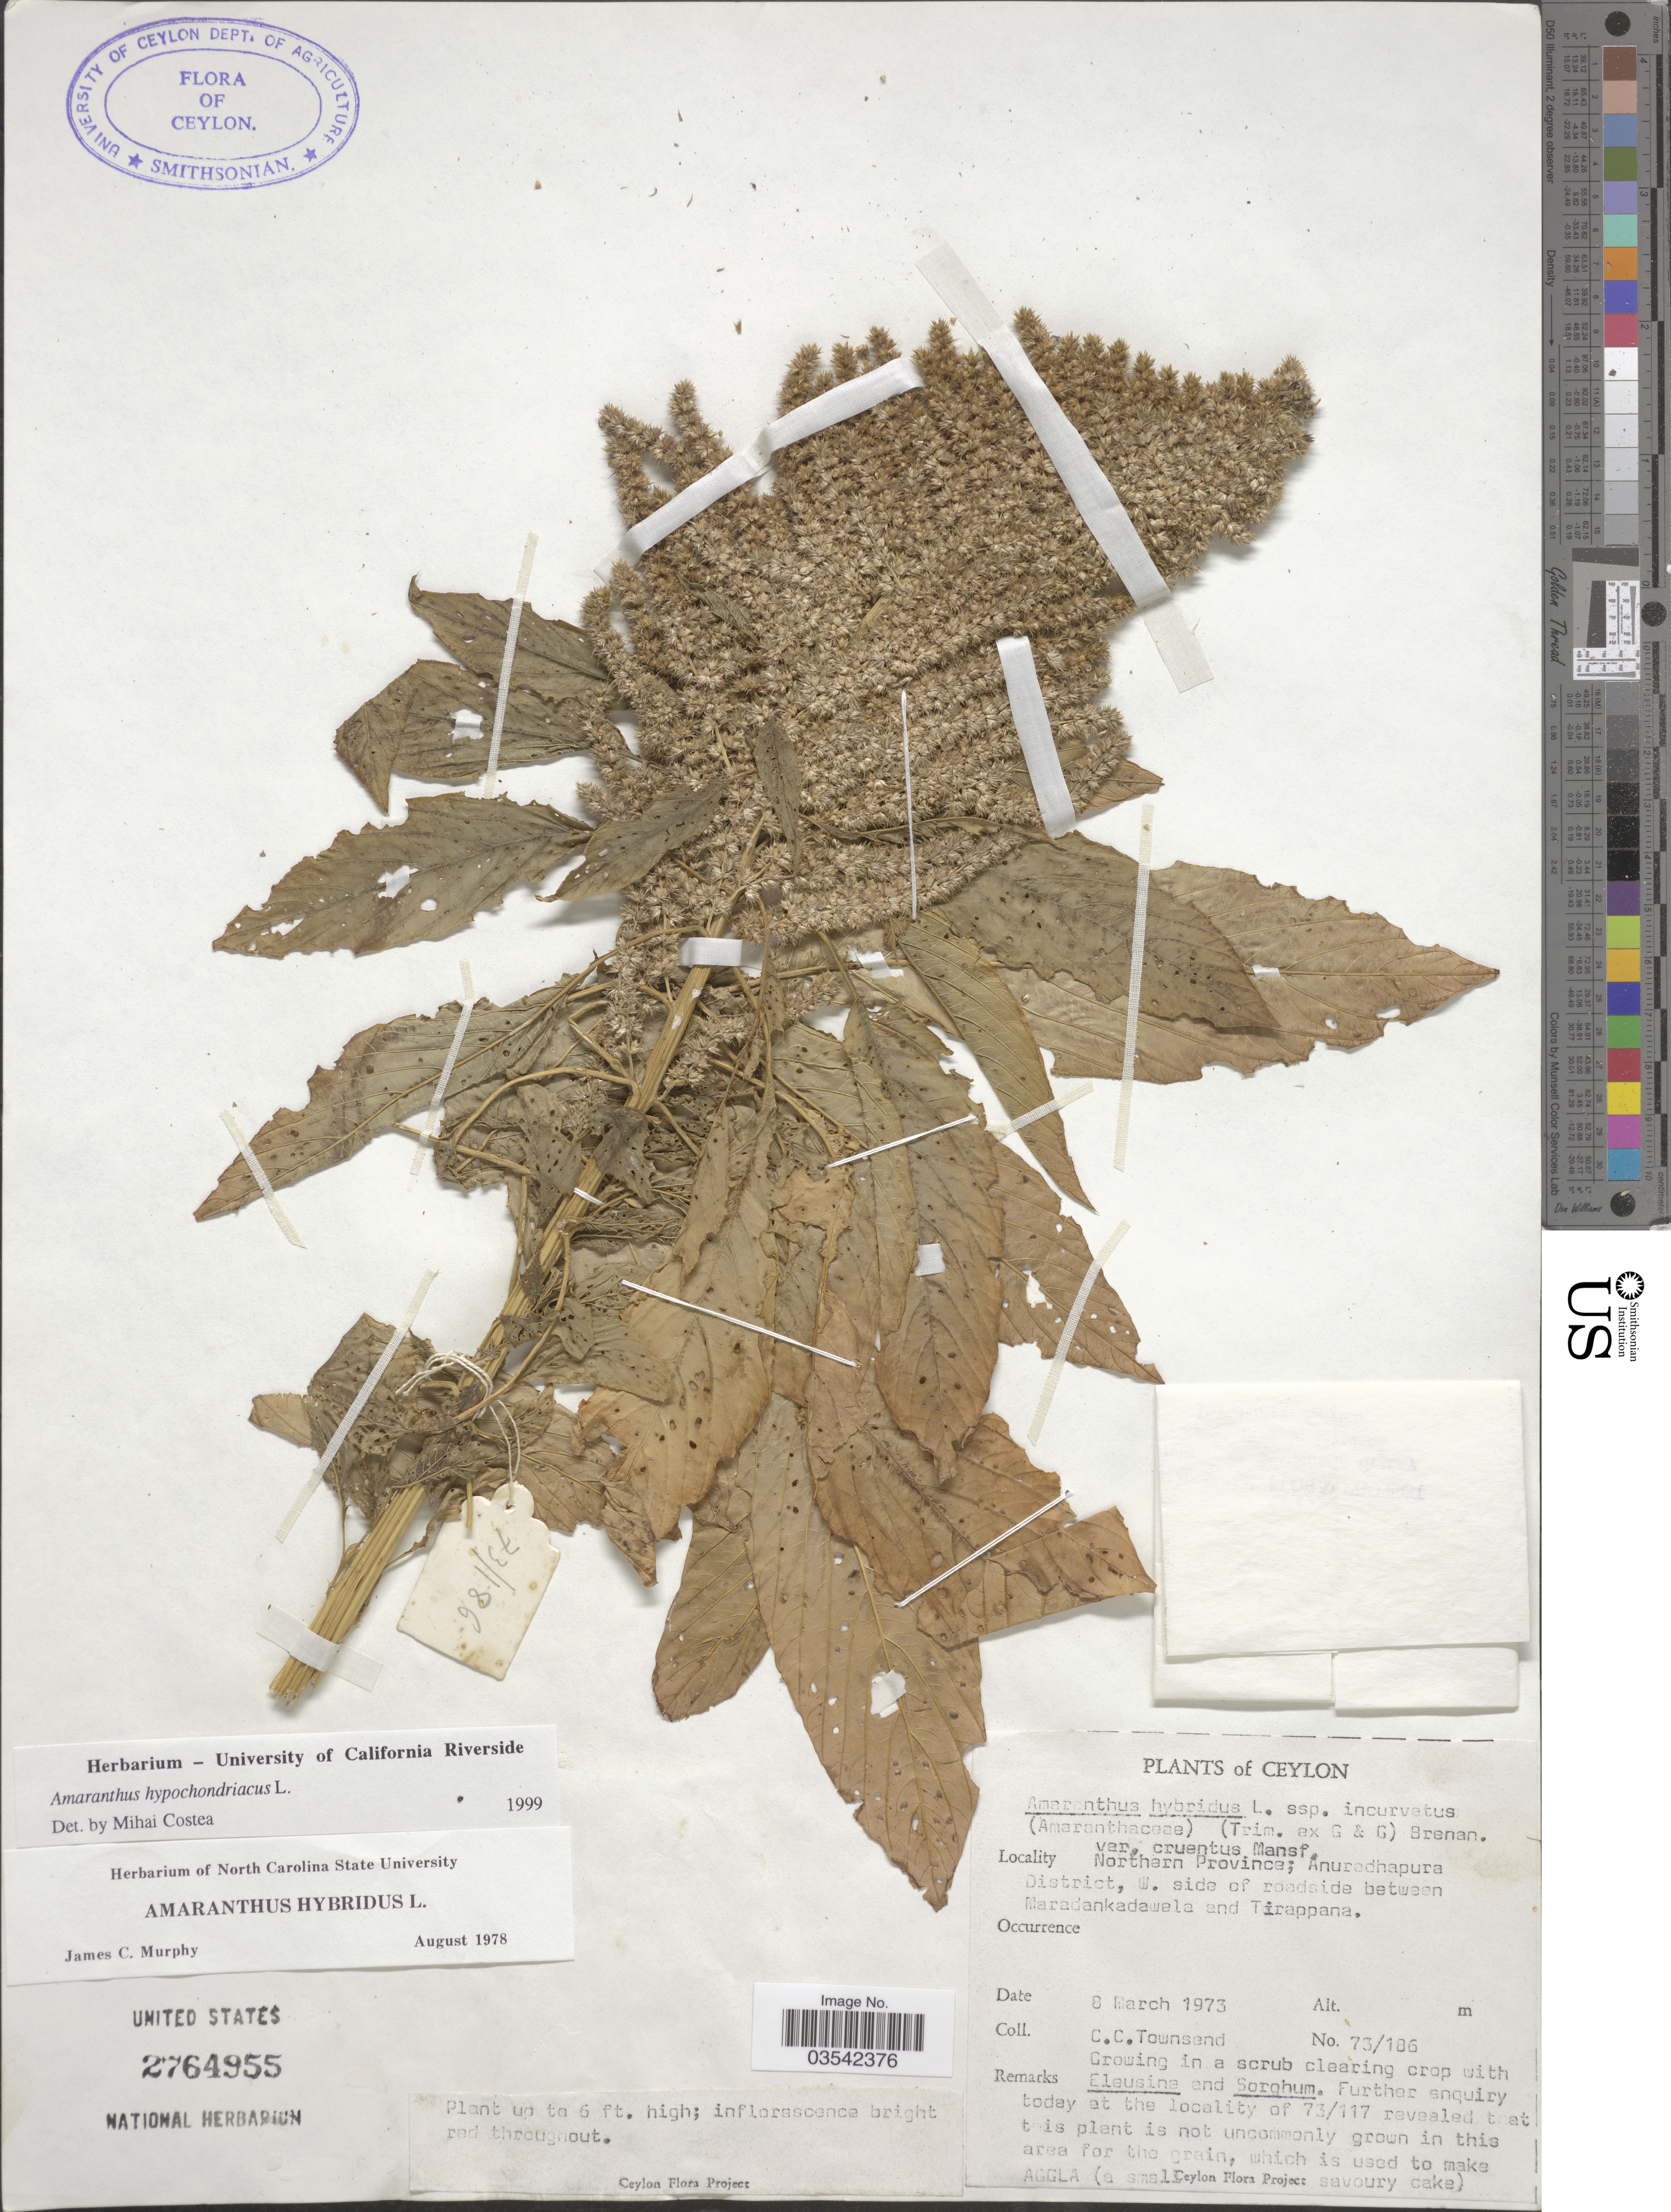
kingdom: Plantae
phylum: Tracheophyta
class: Magnoliopsida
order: Caryophyllales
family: Amaranthaceae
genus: Amaranthus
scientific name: Amaranthus hypochondriacus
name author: L.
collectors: C. C. Townsend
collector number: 73/186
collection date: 1973-03-08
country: Sri Lanka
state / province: Northern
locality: Ceylon. Anuradhapura District, W. side of roadside between Maradankadawela and Tirappana.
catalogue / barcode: US 2764955